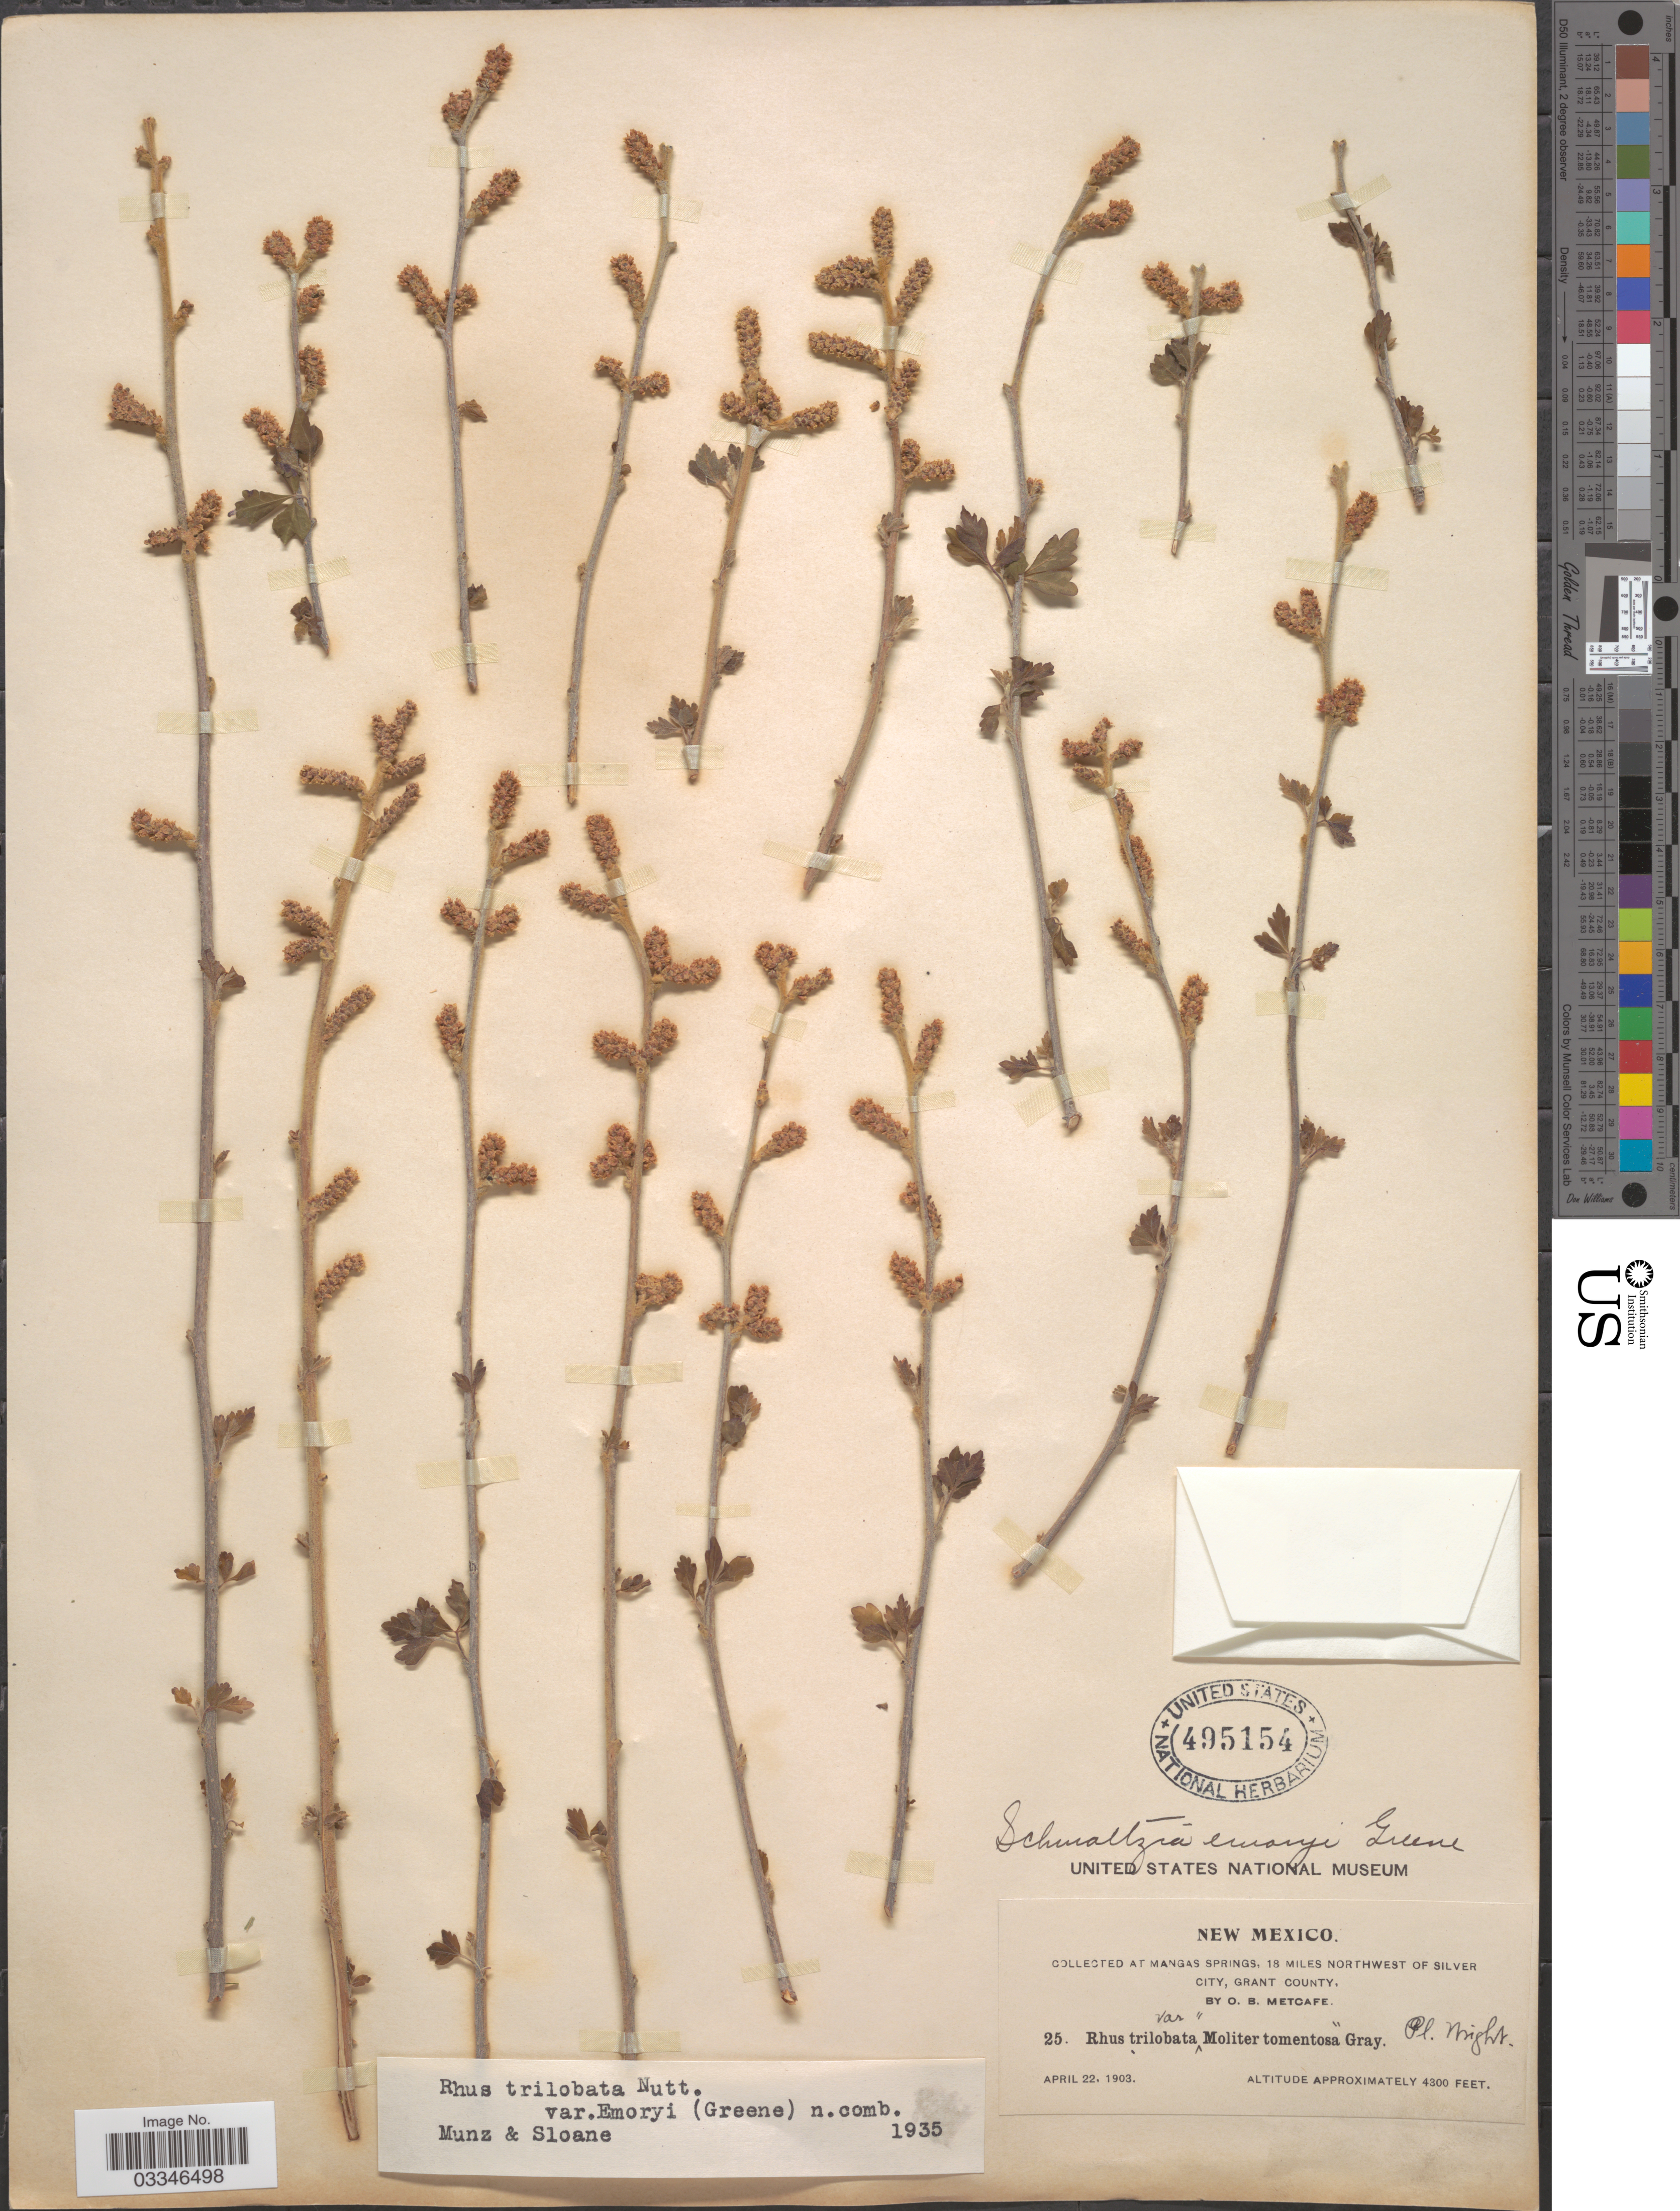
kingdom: Plantae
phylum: Tracheophyta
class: Magnoliopsida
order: Sapindales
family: Anacardiaceae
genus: Rhus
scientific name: Rhus trilobata var. pilosissima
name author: Engl.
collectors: O. B. Metcalfe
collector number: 25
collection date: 1903-04-22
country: United States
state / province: New Mexico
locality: At Mangas Springs, 18 miles northwest of Silver City, Grant County.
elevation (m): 1311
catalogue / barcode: US 495154